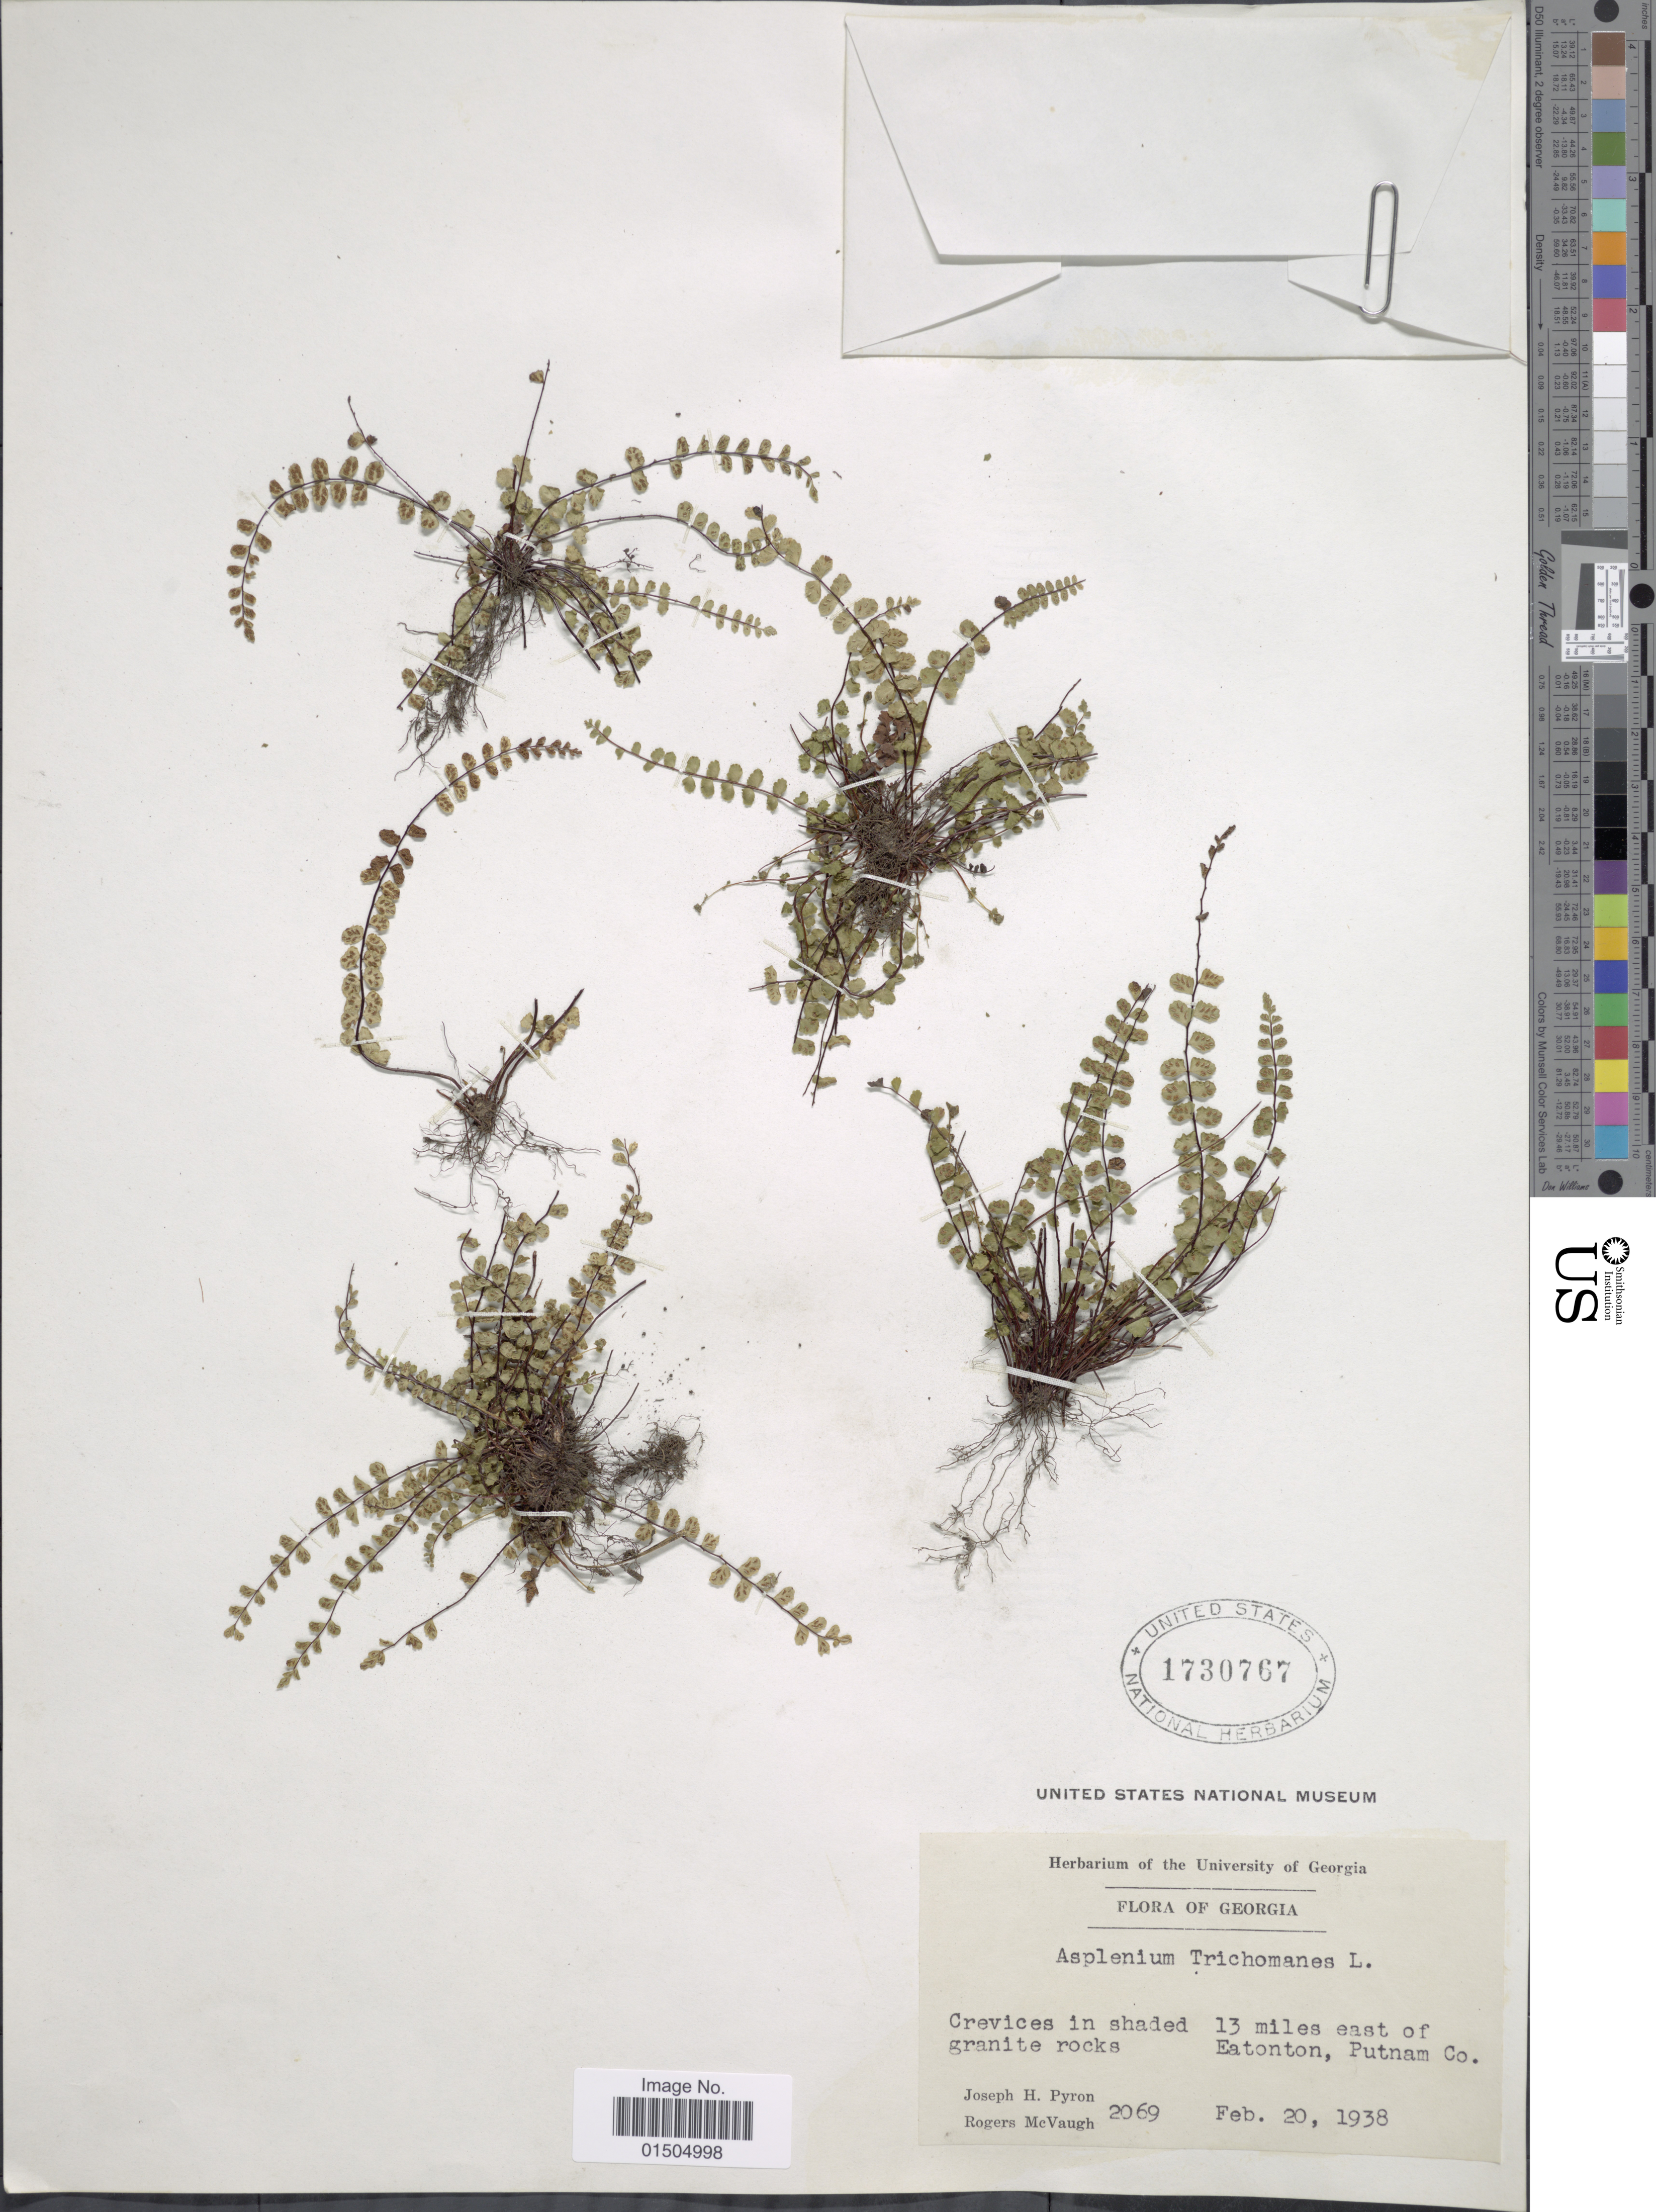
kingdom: Plantae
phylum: Tracheophyta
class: Polypodiopsida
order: Polypodiales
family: Aspleniaceae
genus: Asplenium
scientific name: Asplenium trichomanes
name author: L.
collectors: J. H. Pyron & R. McVaugh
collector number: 2069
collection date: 1938-02-20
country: United States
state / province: Georgia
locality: Crevices in shaded granite rocks, 13 miles east of Eatonton, Putnam Co.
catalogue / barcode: US 1730767